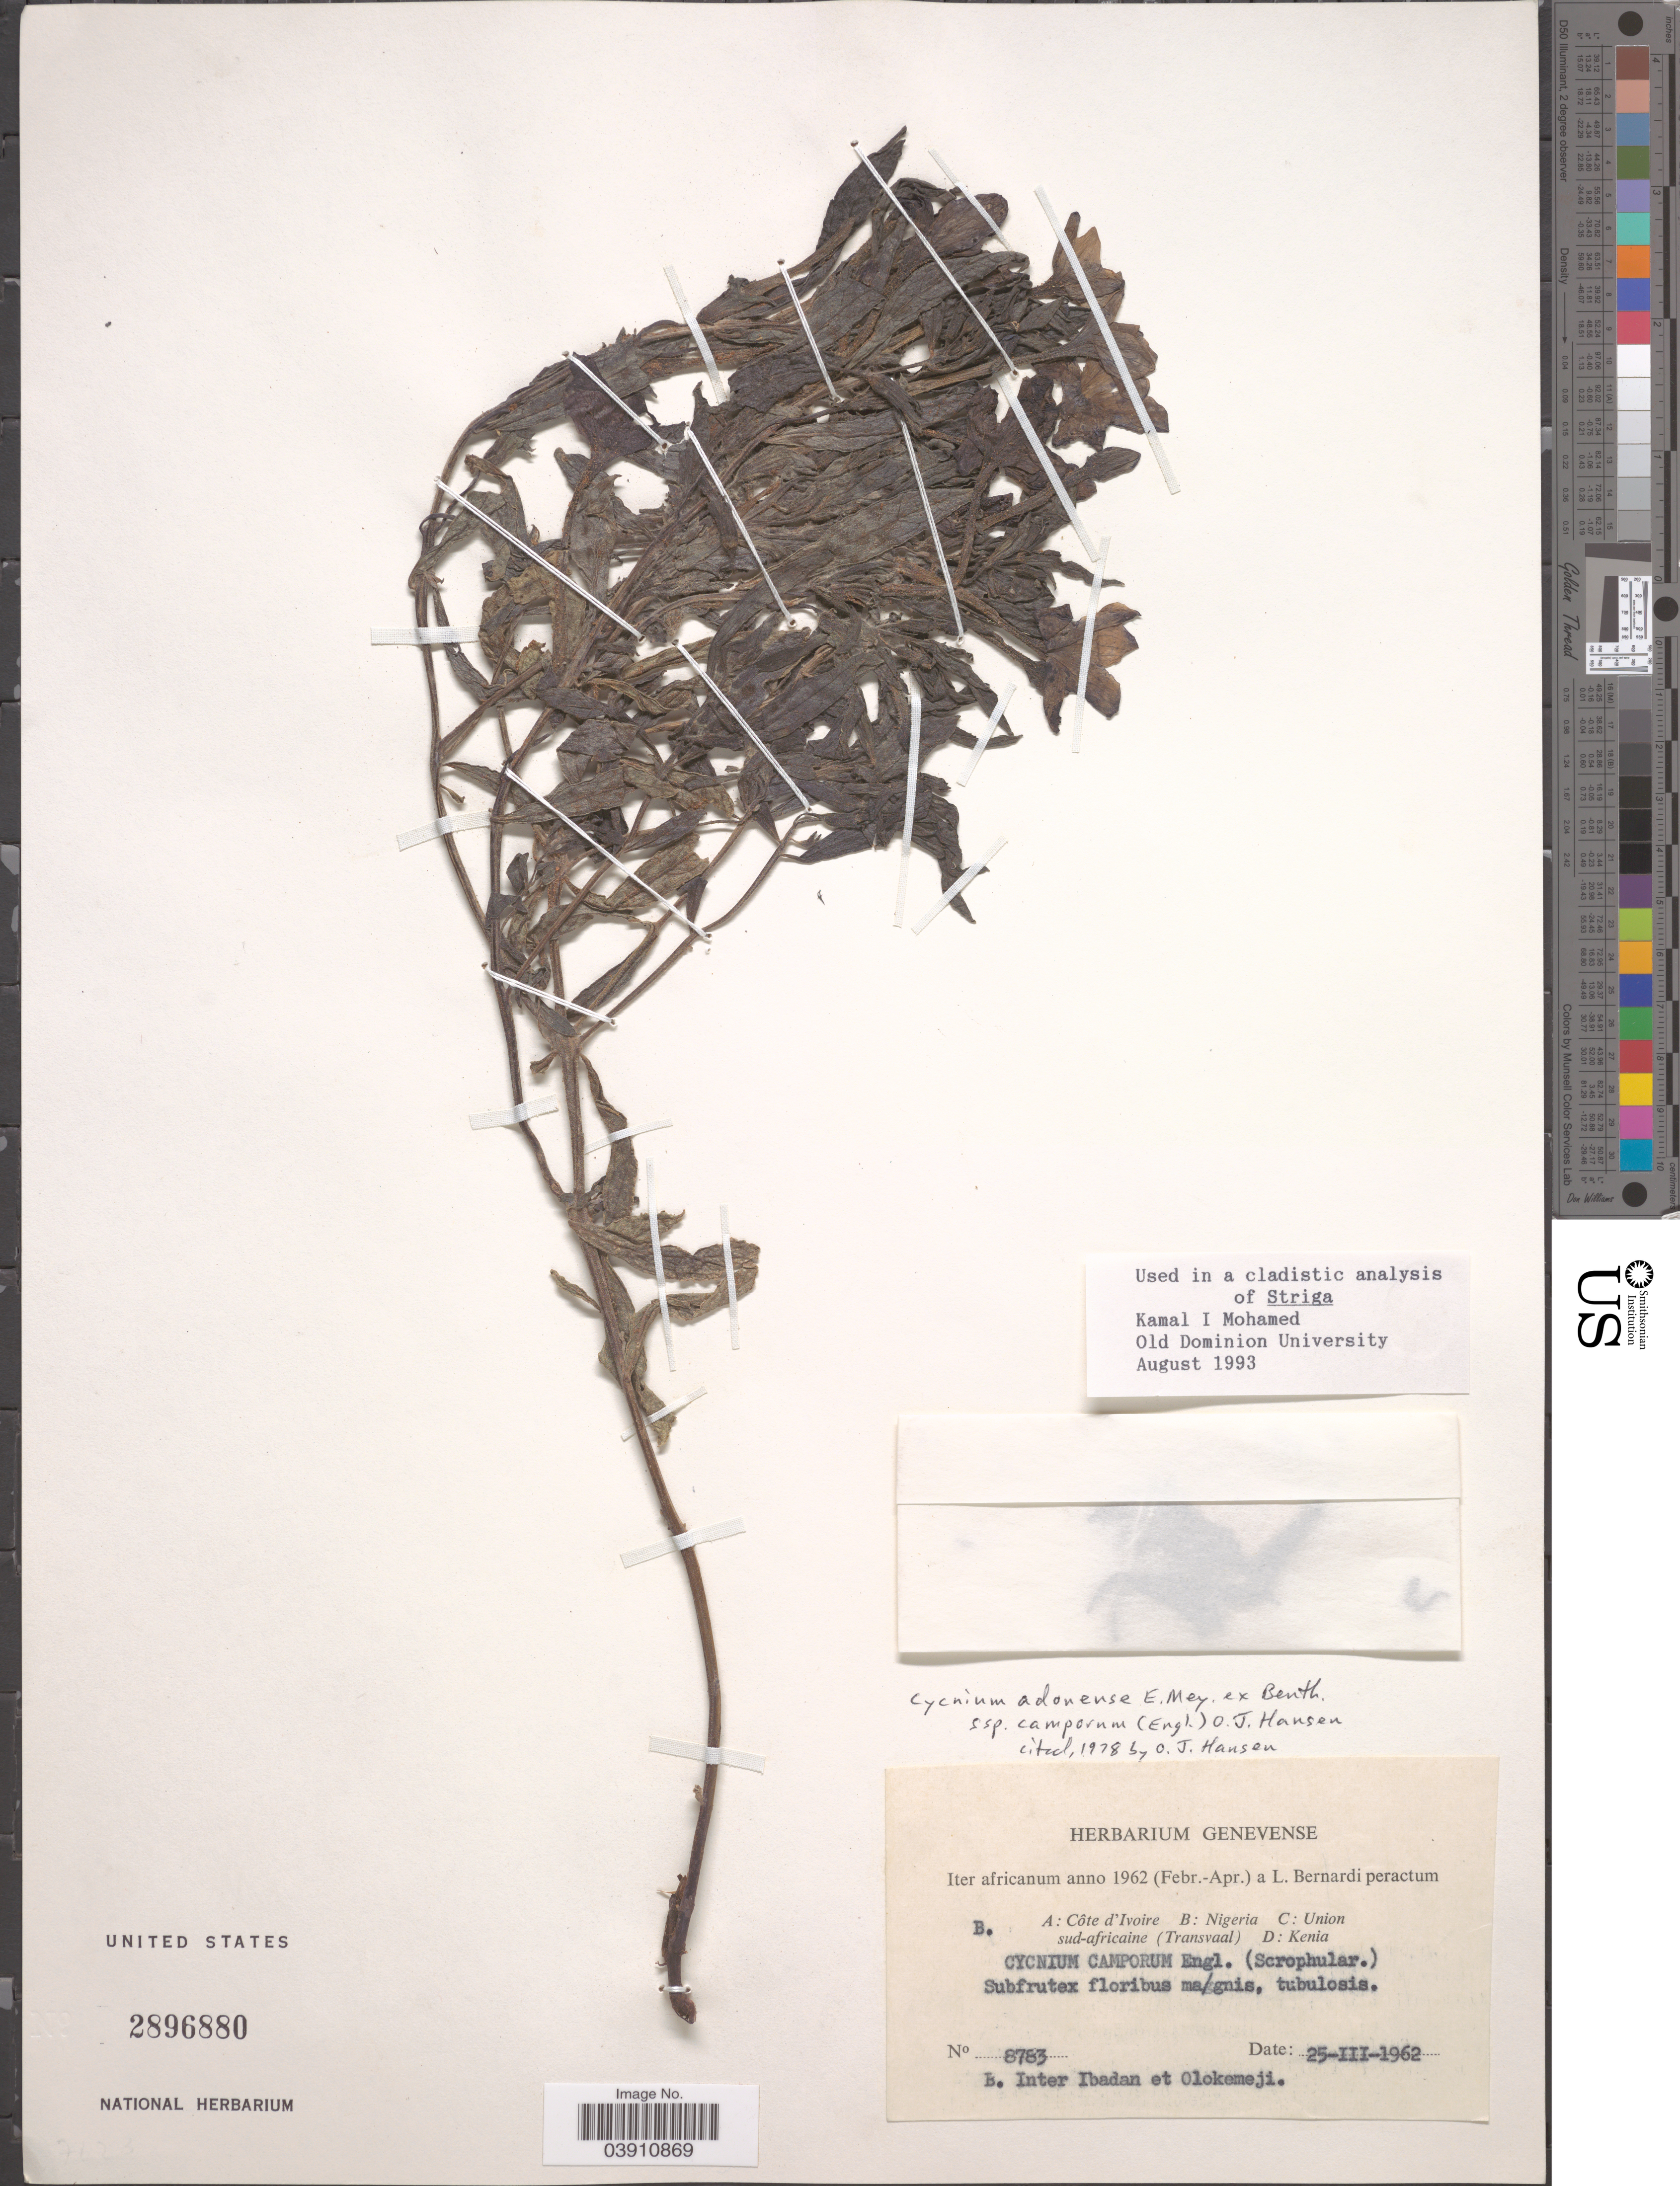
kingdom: Plantae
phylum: Tracheophyta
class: Magnoliopsida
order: Lamiales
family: Orobanchaceae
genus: Cycnium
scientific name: Cycnium adonense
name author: E. Mey. ex Benth.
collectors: L. Bernardi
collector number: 8783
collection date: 1962-03-25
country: Nigeria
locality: Inter Ibadan et Olokemeji.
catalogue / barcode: US 2896880